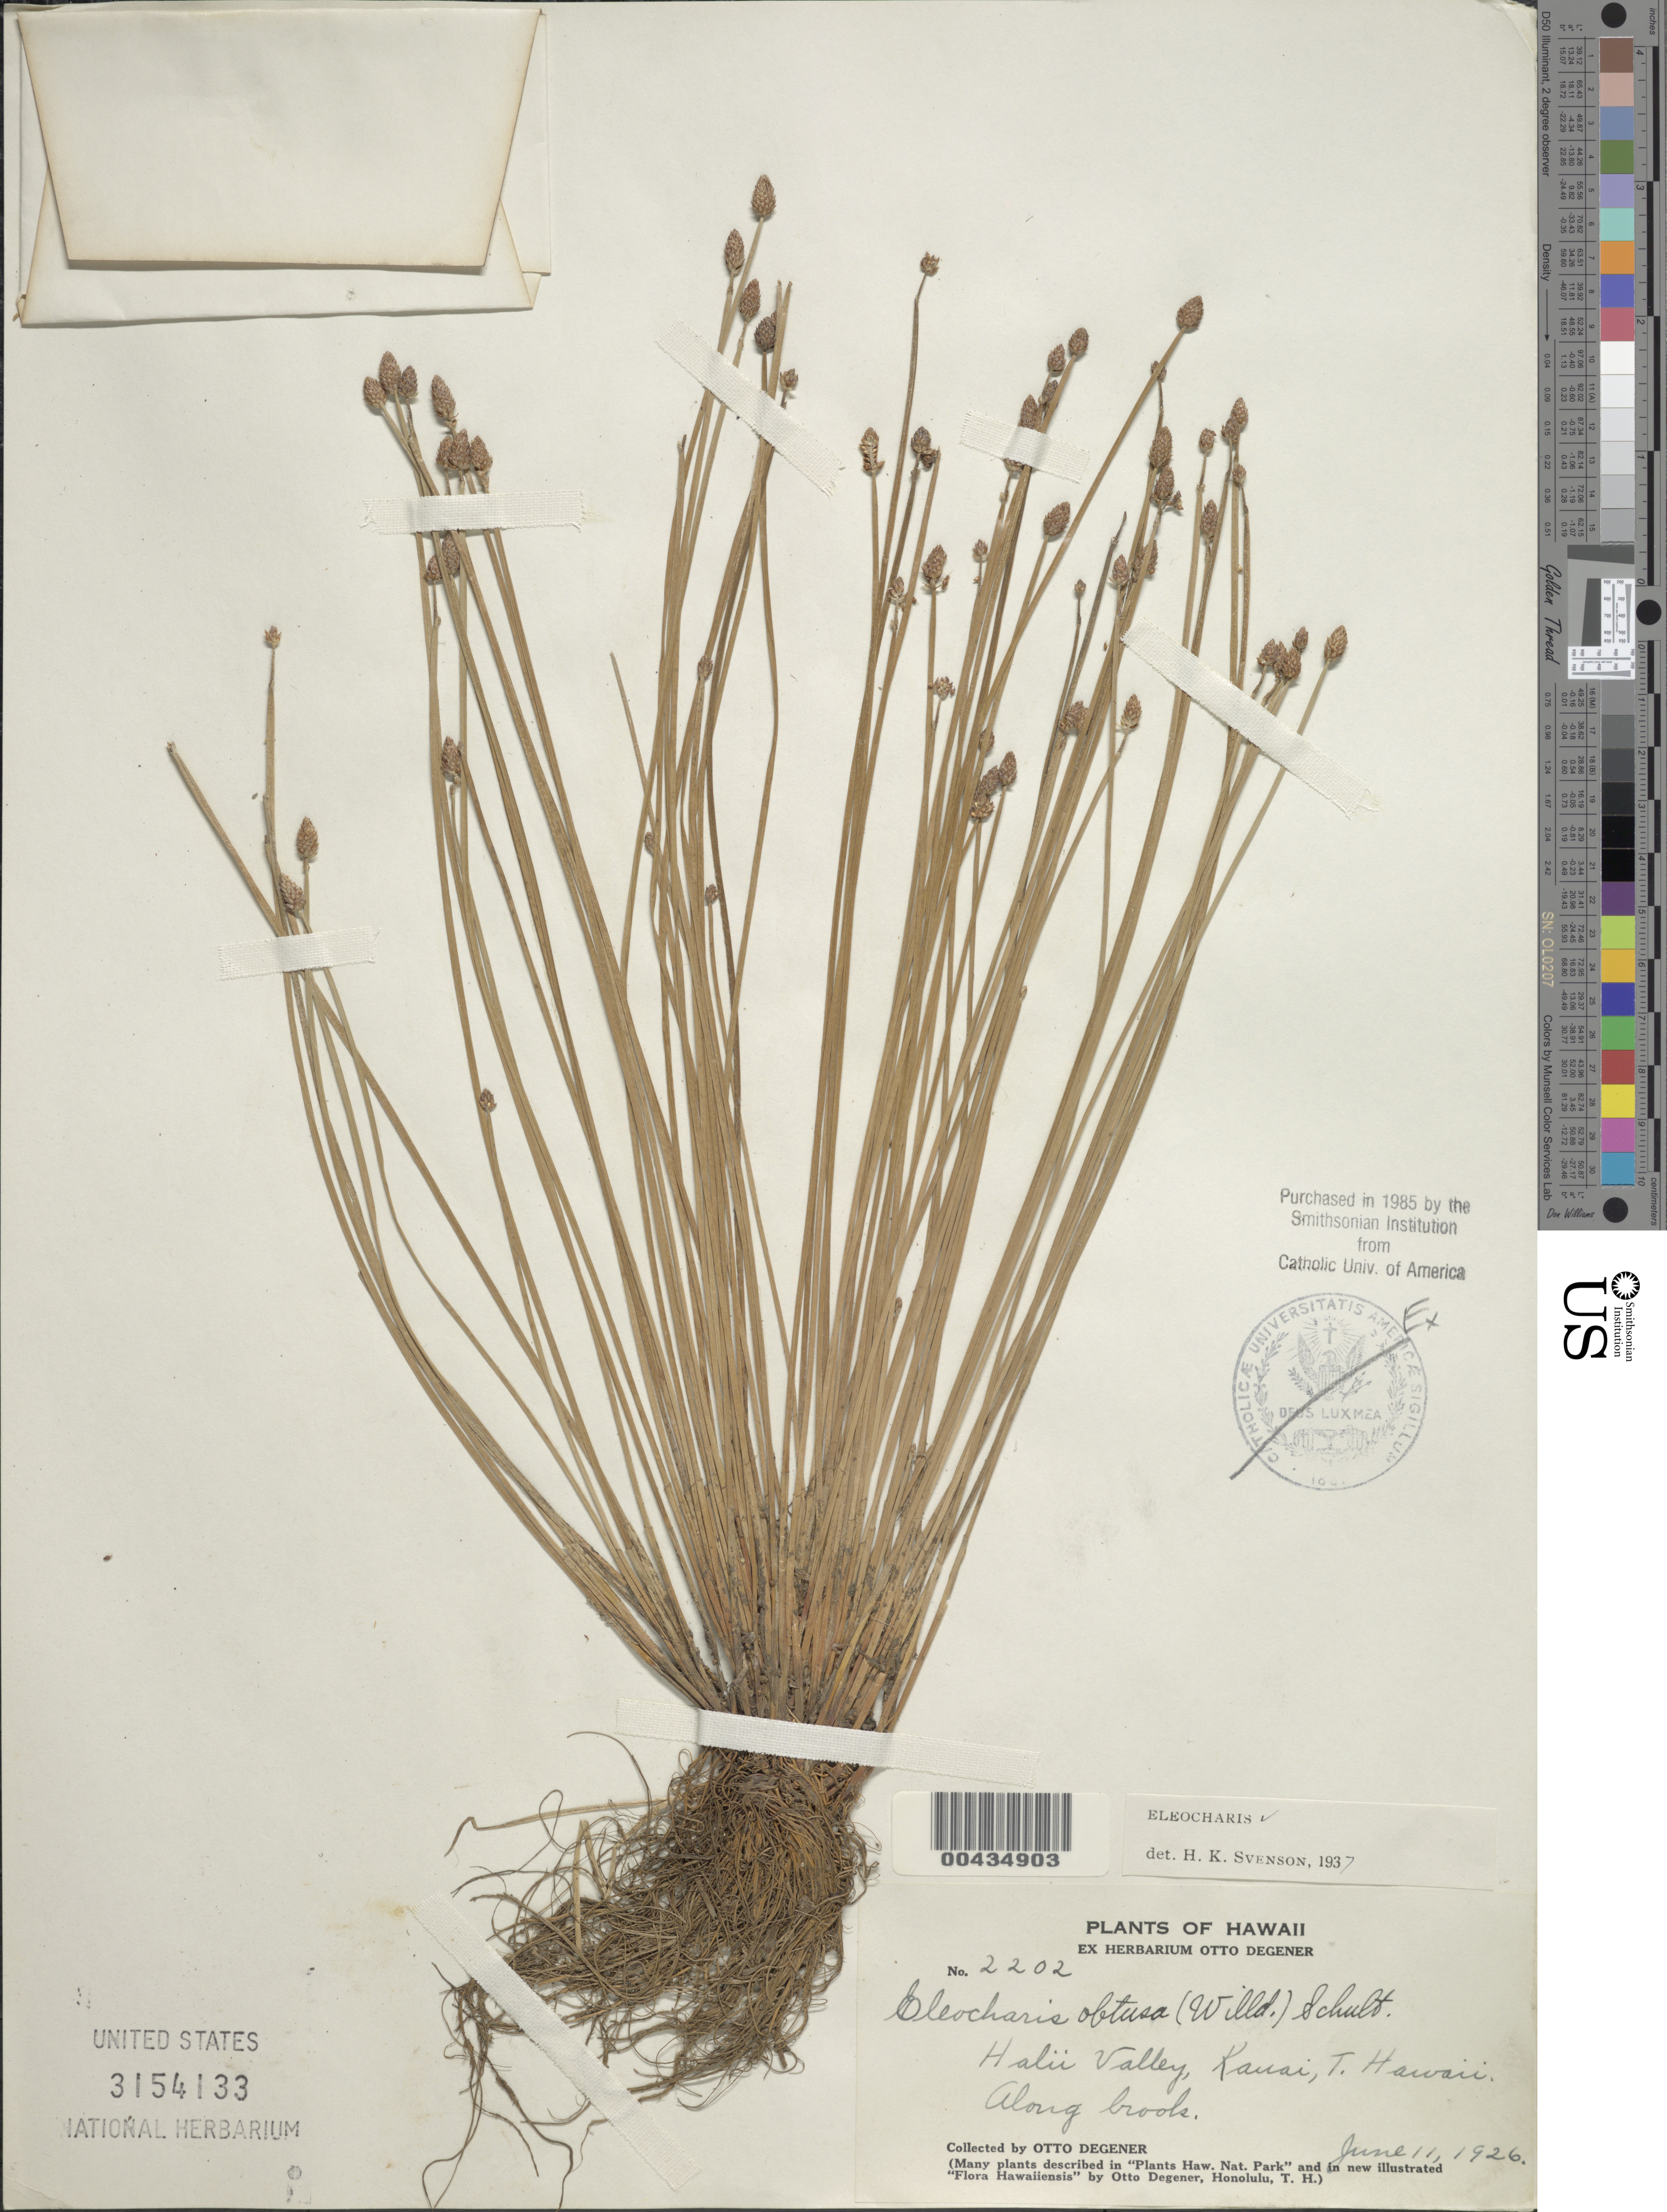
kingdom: Plantae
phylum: Tracheophyta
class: Liliopsida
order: Poales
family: Cyperaceae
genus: Eleocharis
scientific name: Eleocharis obtusa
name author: (Willd.) Schult.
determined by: Svenson, Henry K.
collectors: O. Degener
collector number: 2202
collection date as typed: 11 Jun 1926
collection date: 1926-06-11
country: United States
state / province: Hawaii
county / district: Kauai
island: Kaua'i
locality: Halii Valley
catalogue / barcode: US 3154133